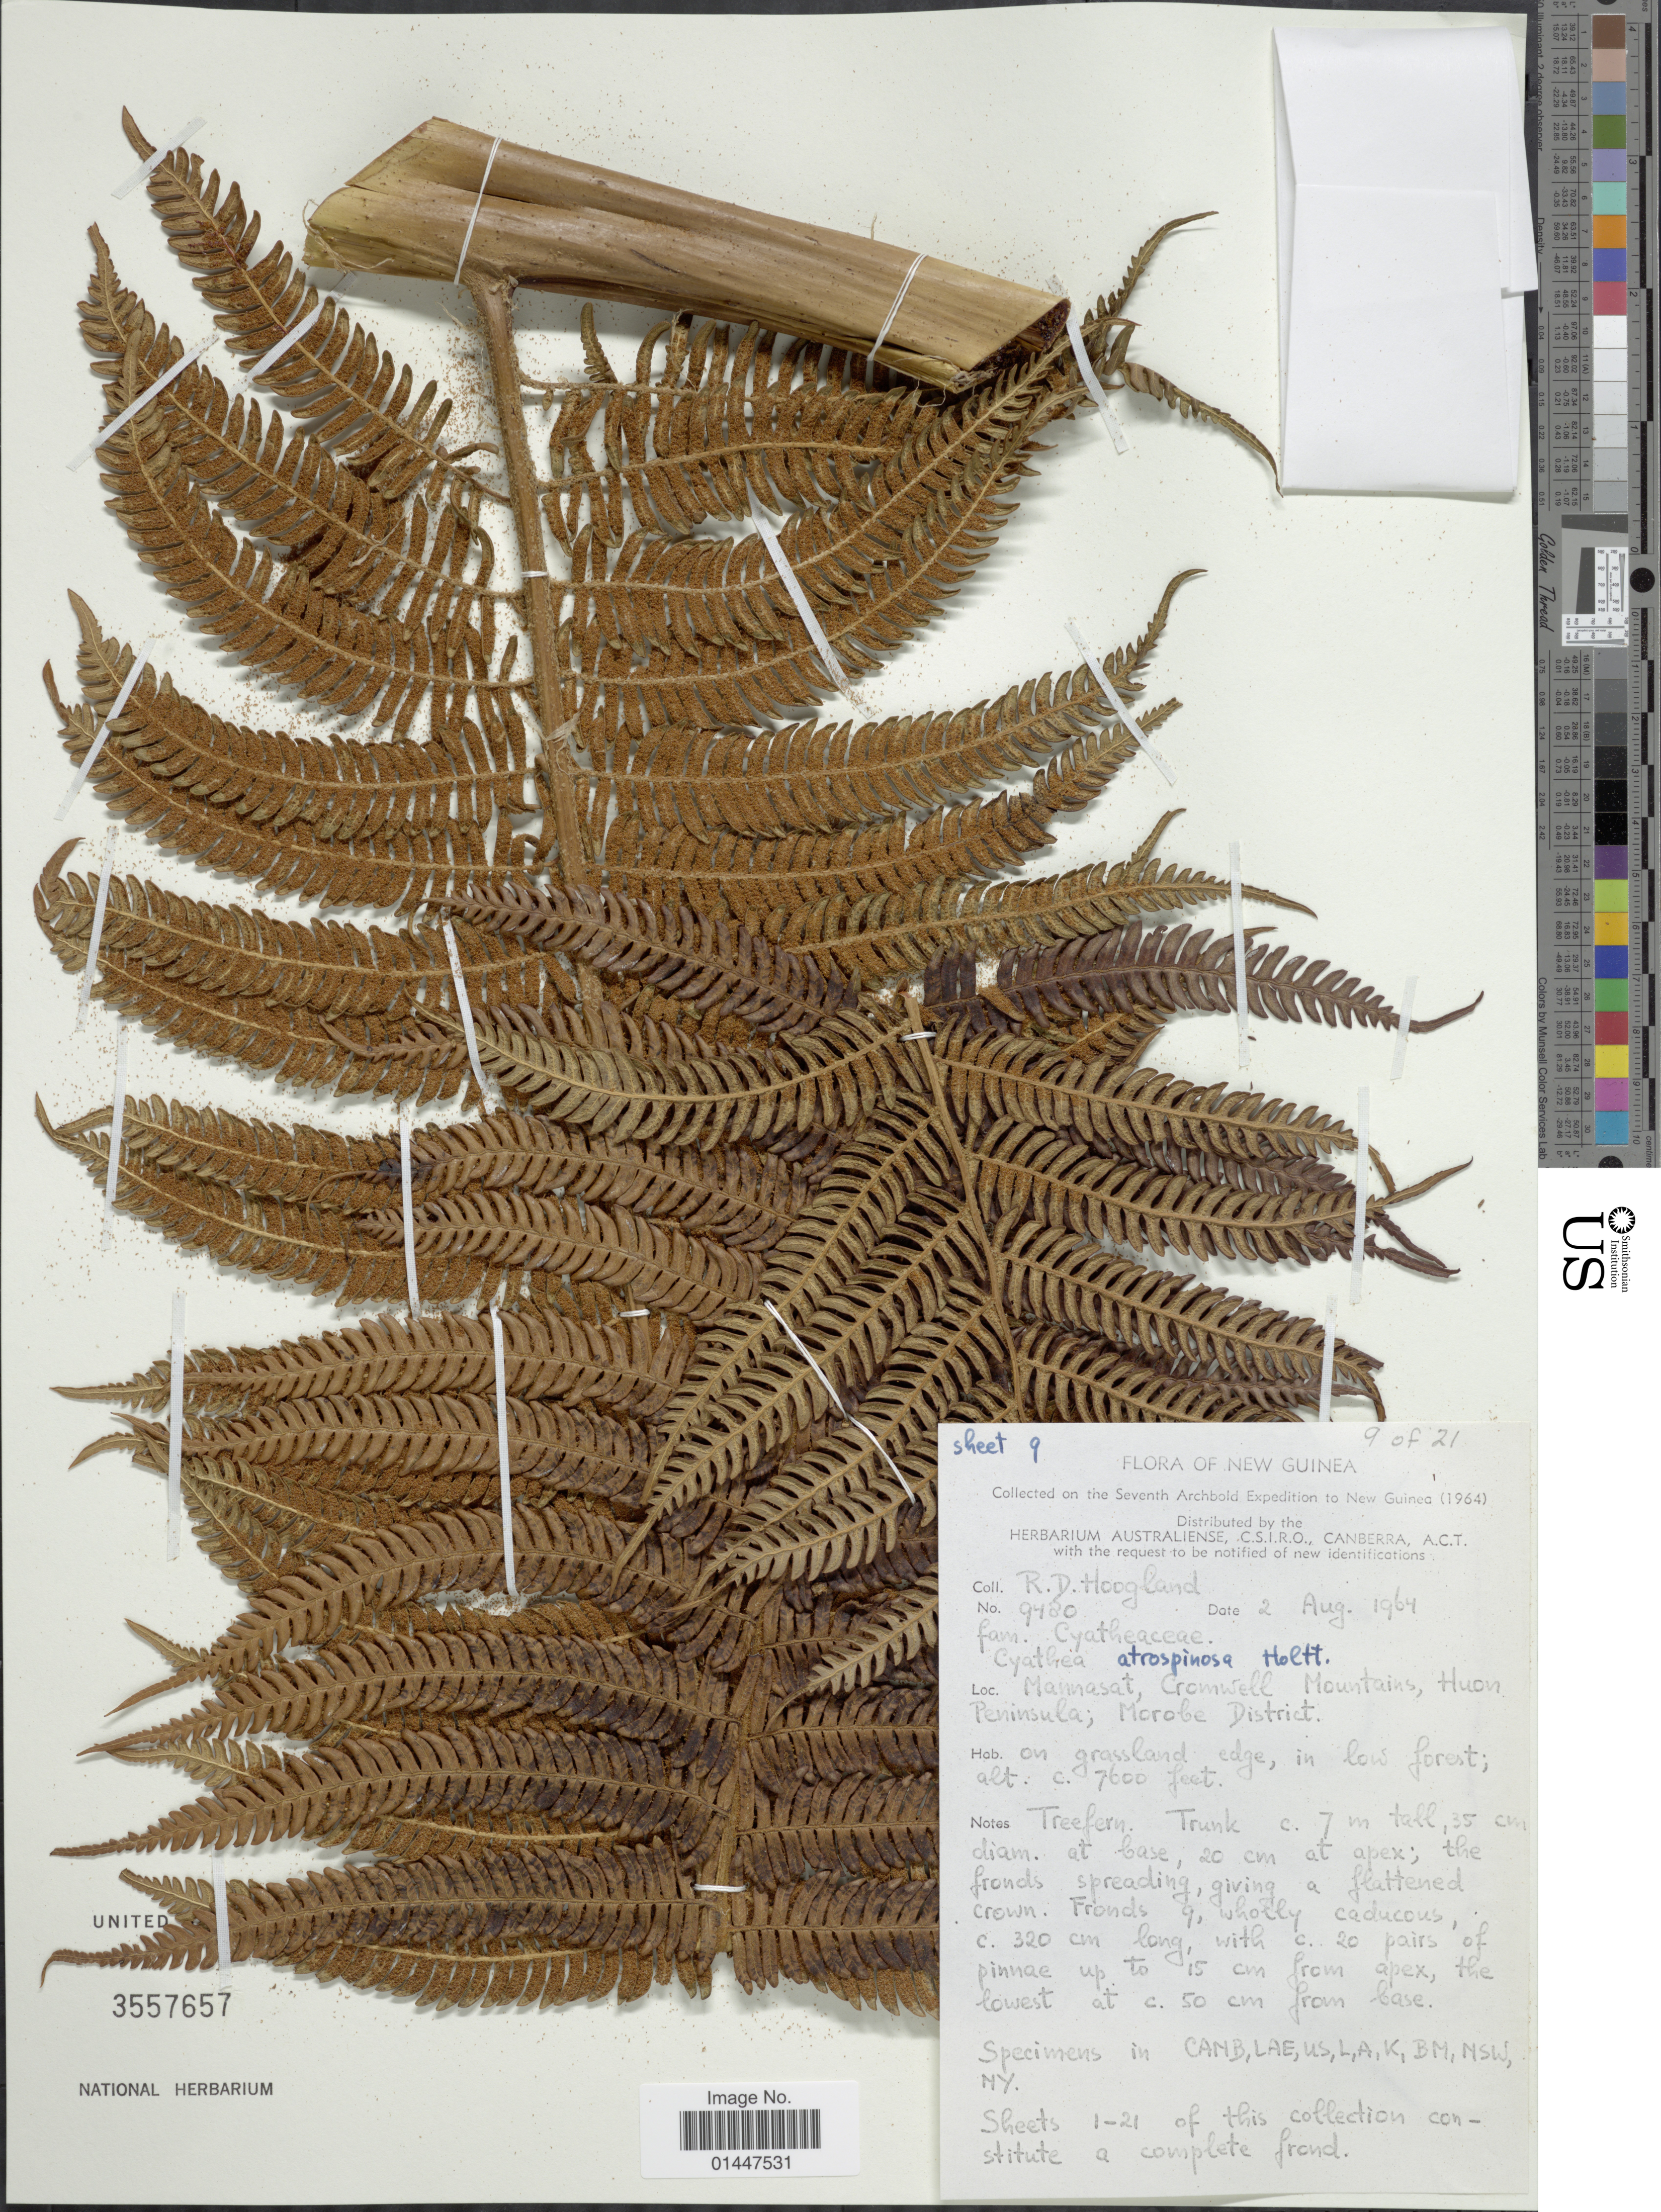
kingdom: Plantae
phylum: Tracheophyta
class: Polypodiopsida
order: Cyatheales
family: Cyatheaceae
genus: Sphaeropteris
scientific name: Sphaeropteris atrospinosa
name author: (Holttum) R.M. Tryon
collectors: R. D. Hoogland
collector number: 9480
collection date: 1964-08-02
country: Papua New Guinea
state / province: Morobe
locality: New Guinea. Mannasat, Cromwell Mountains, Huon Peninsula; Morobe District.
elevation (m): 2316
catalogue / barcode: US 3557657